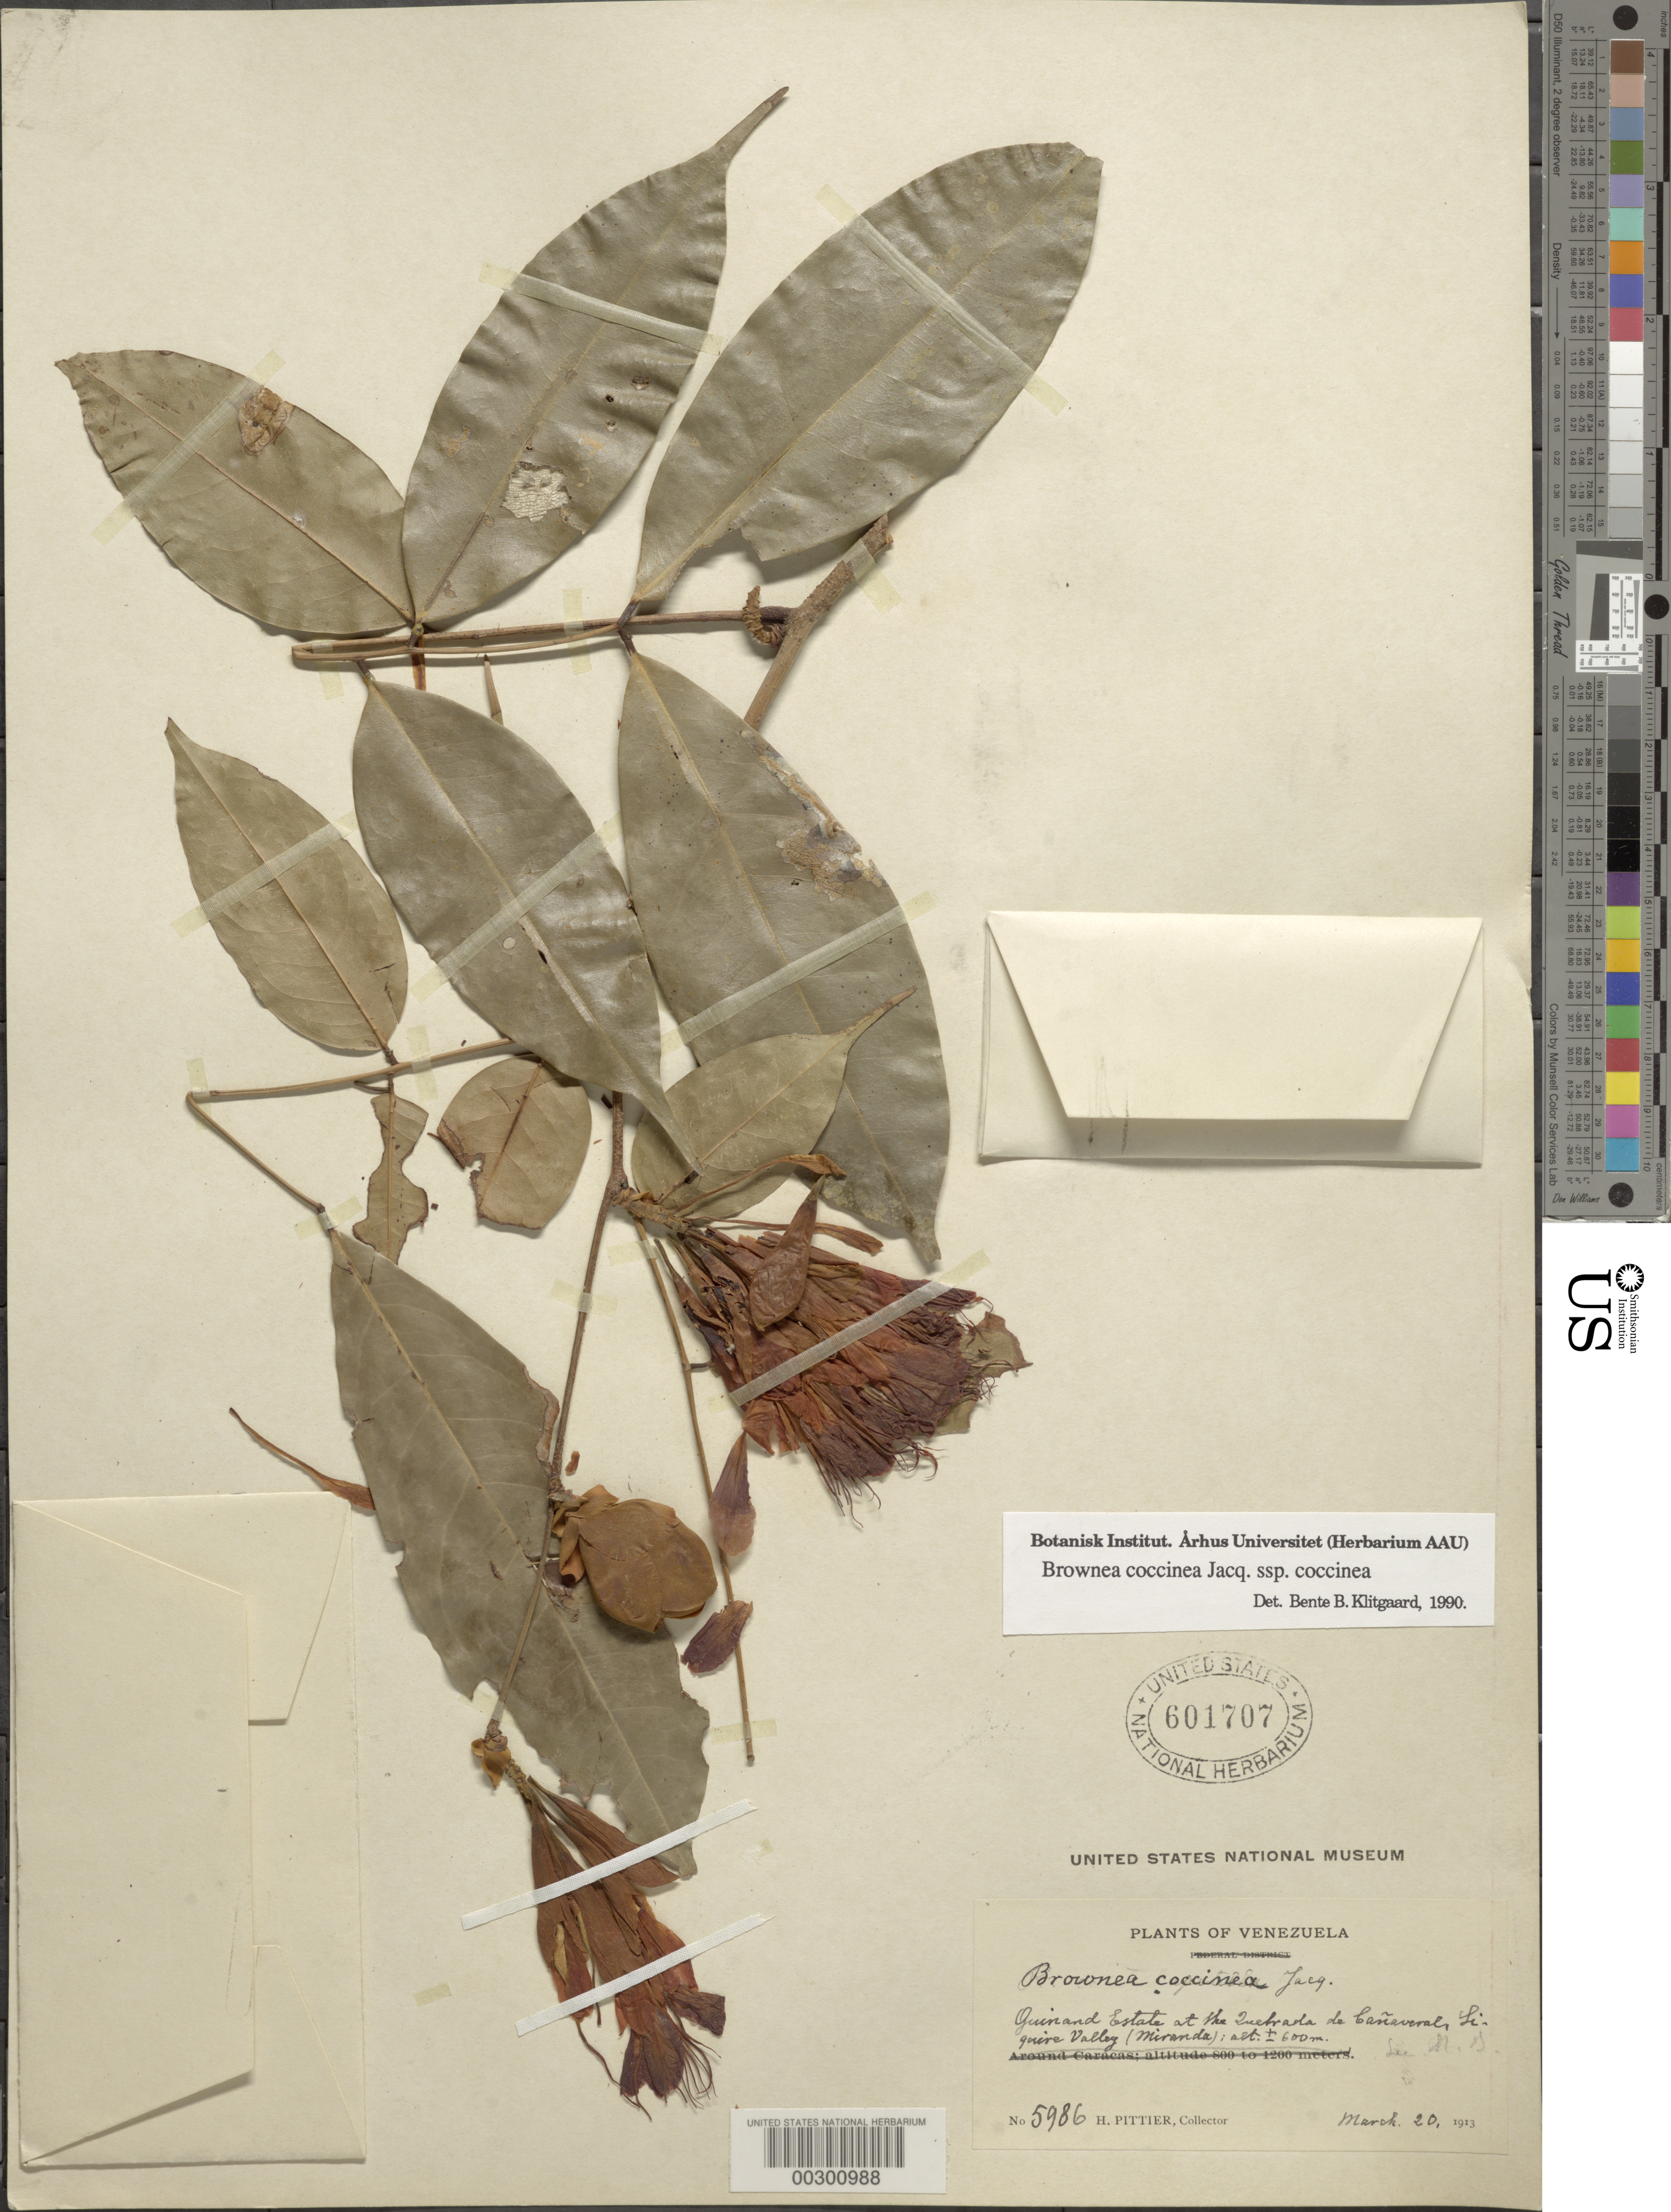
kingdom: Plantae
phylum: Tracheophyta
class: Magnoliopsida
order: Fabales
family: Fabaceae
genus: Brownea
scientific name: Brownea coccinea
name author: Jacq.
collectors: H. F. Pittier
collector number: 5986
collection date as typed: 20 Mar 1913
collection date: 1913-03-20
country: Venezuela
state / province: Miranda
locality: Guinand estate (cardenas), siquire valley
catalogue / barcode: US 601707